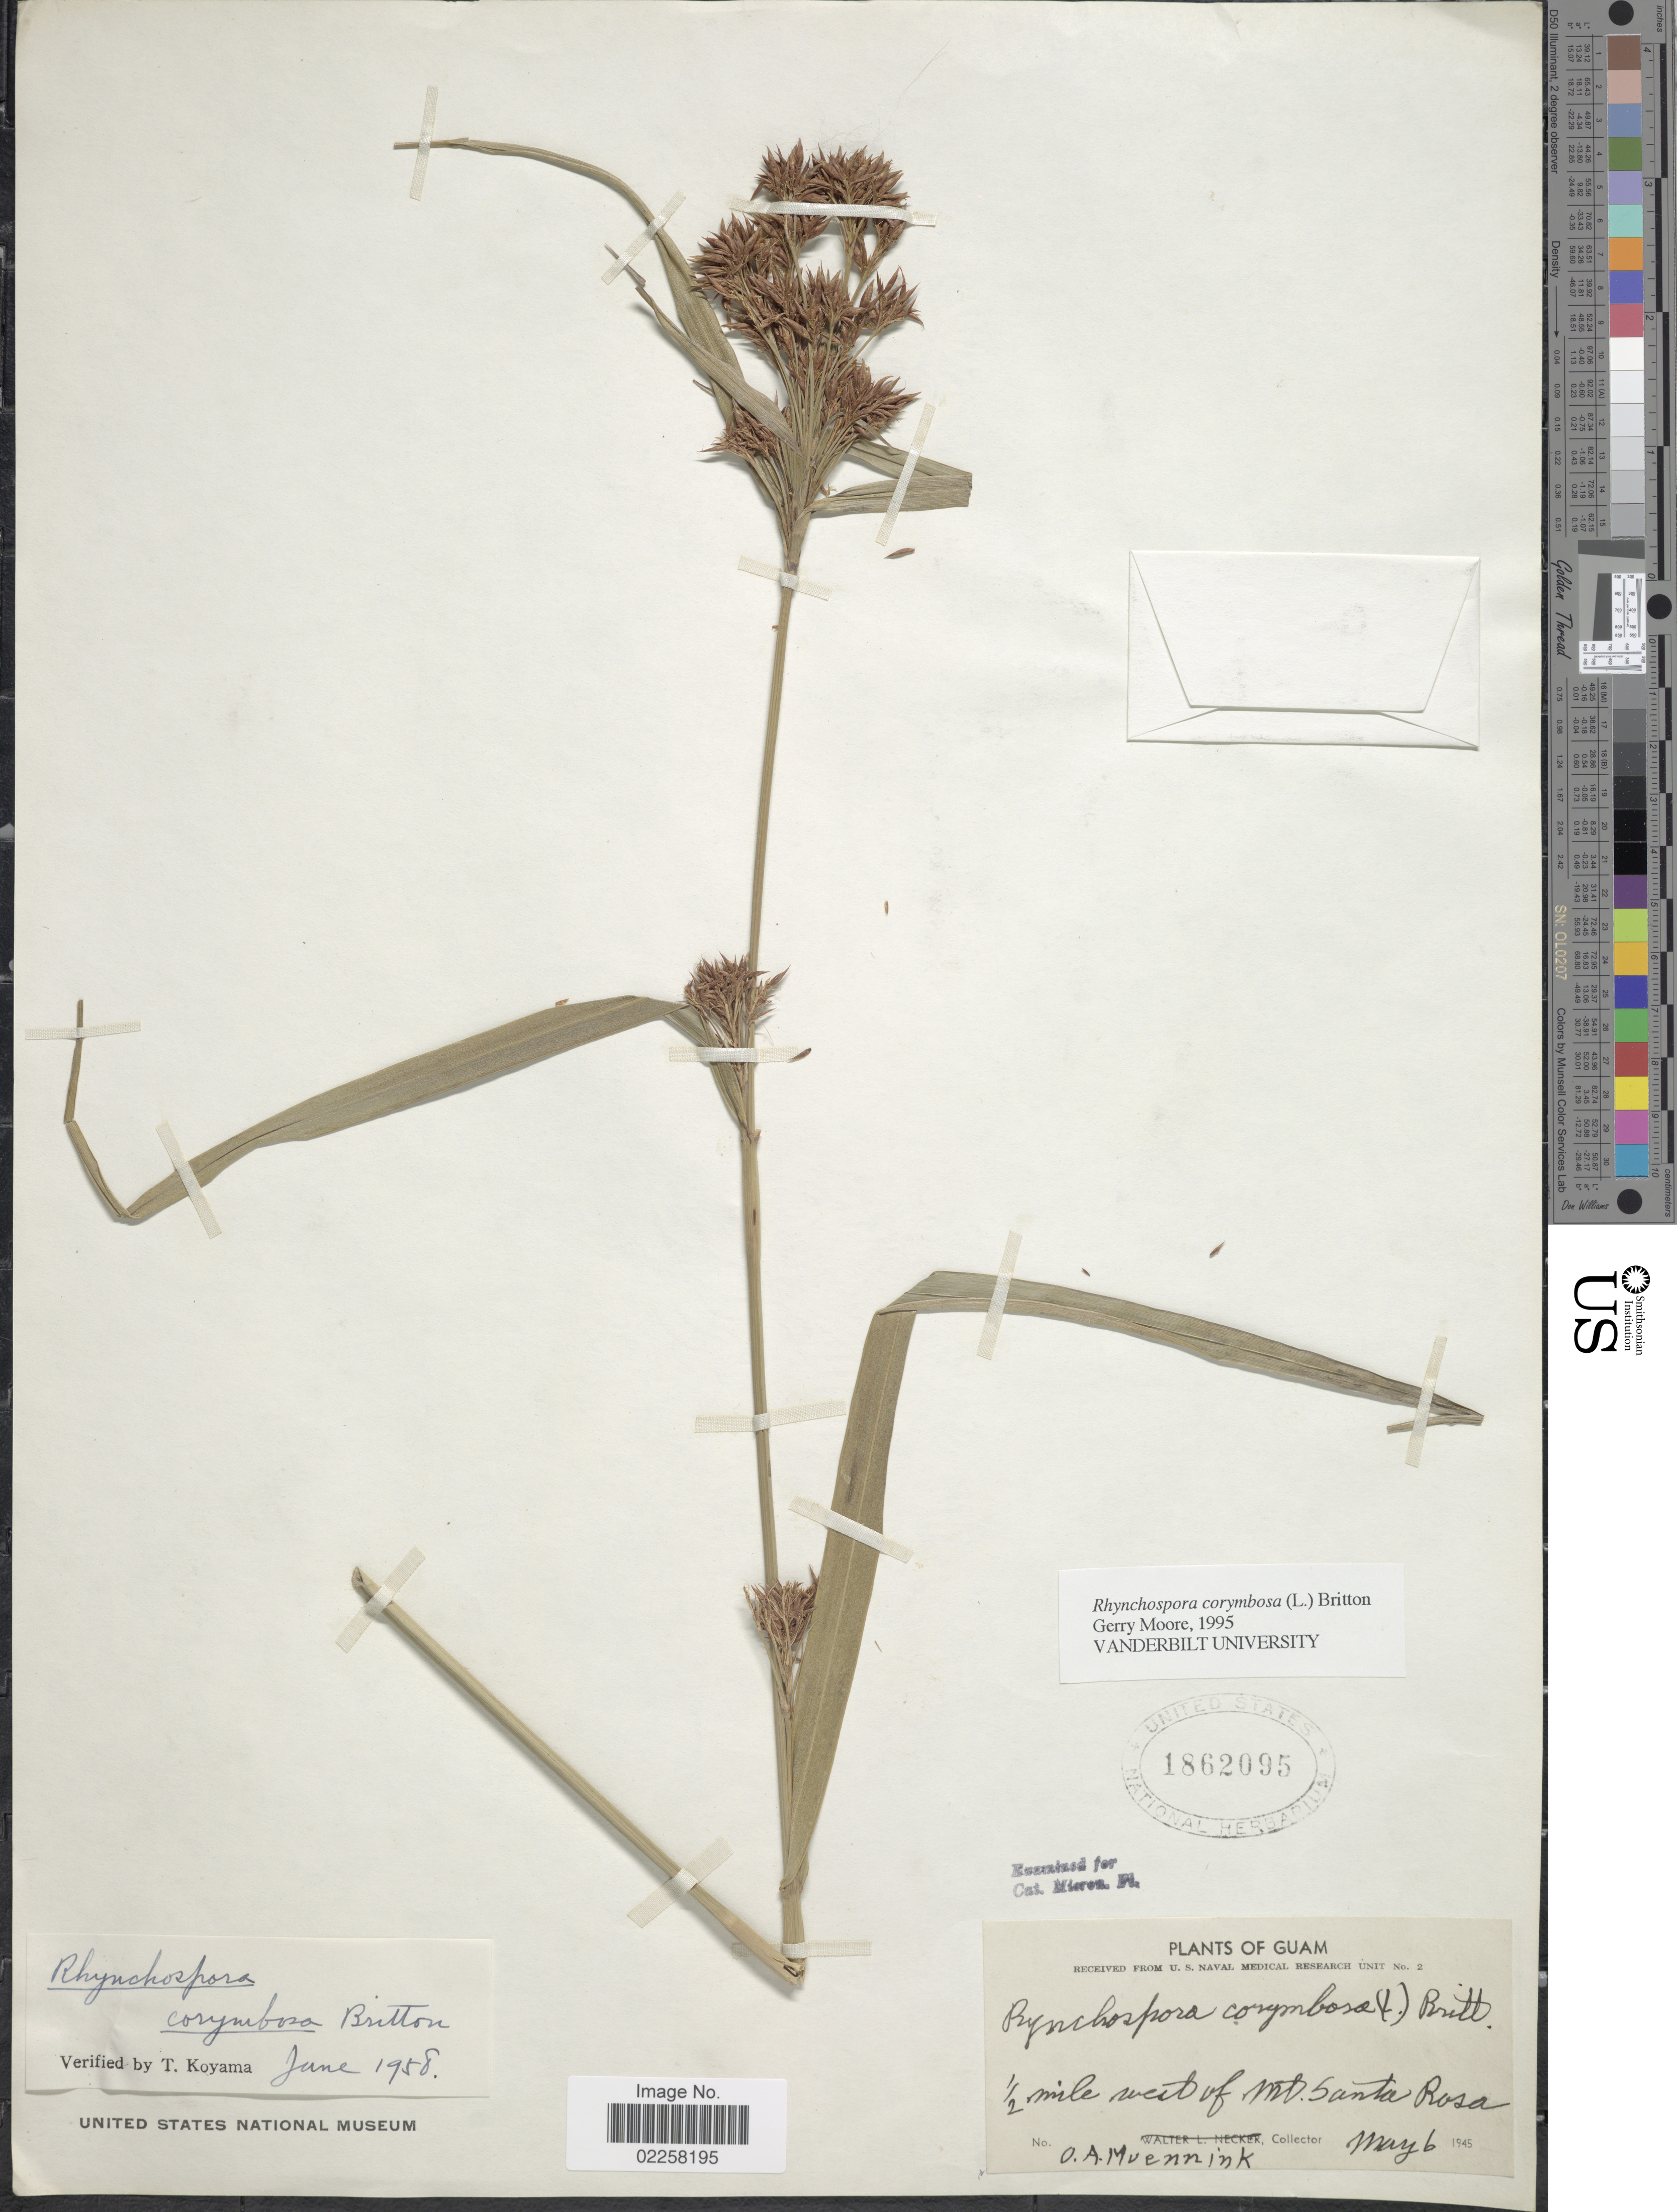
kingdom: Plantae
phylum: Tracheophyta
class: Liliopsida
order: Poales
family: Cyperaceae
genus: Rhynchospora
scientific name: Rhynchospora corymbosa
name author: (L.) Britton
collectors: O. Muennink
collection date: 1945-05-06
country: Guam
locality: ½ mile west of Mt. Santa Rosa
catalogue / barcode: US 1862095